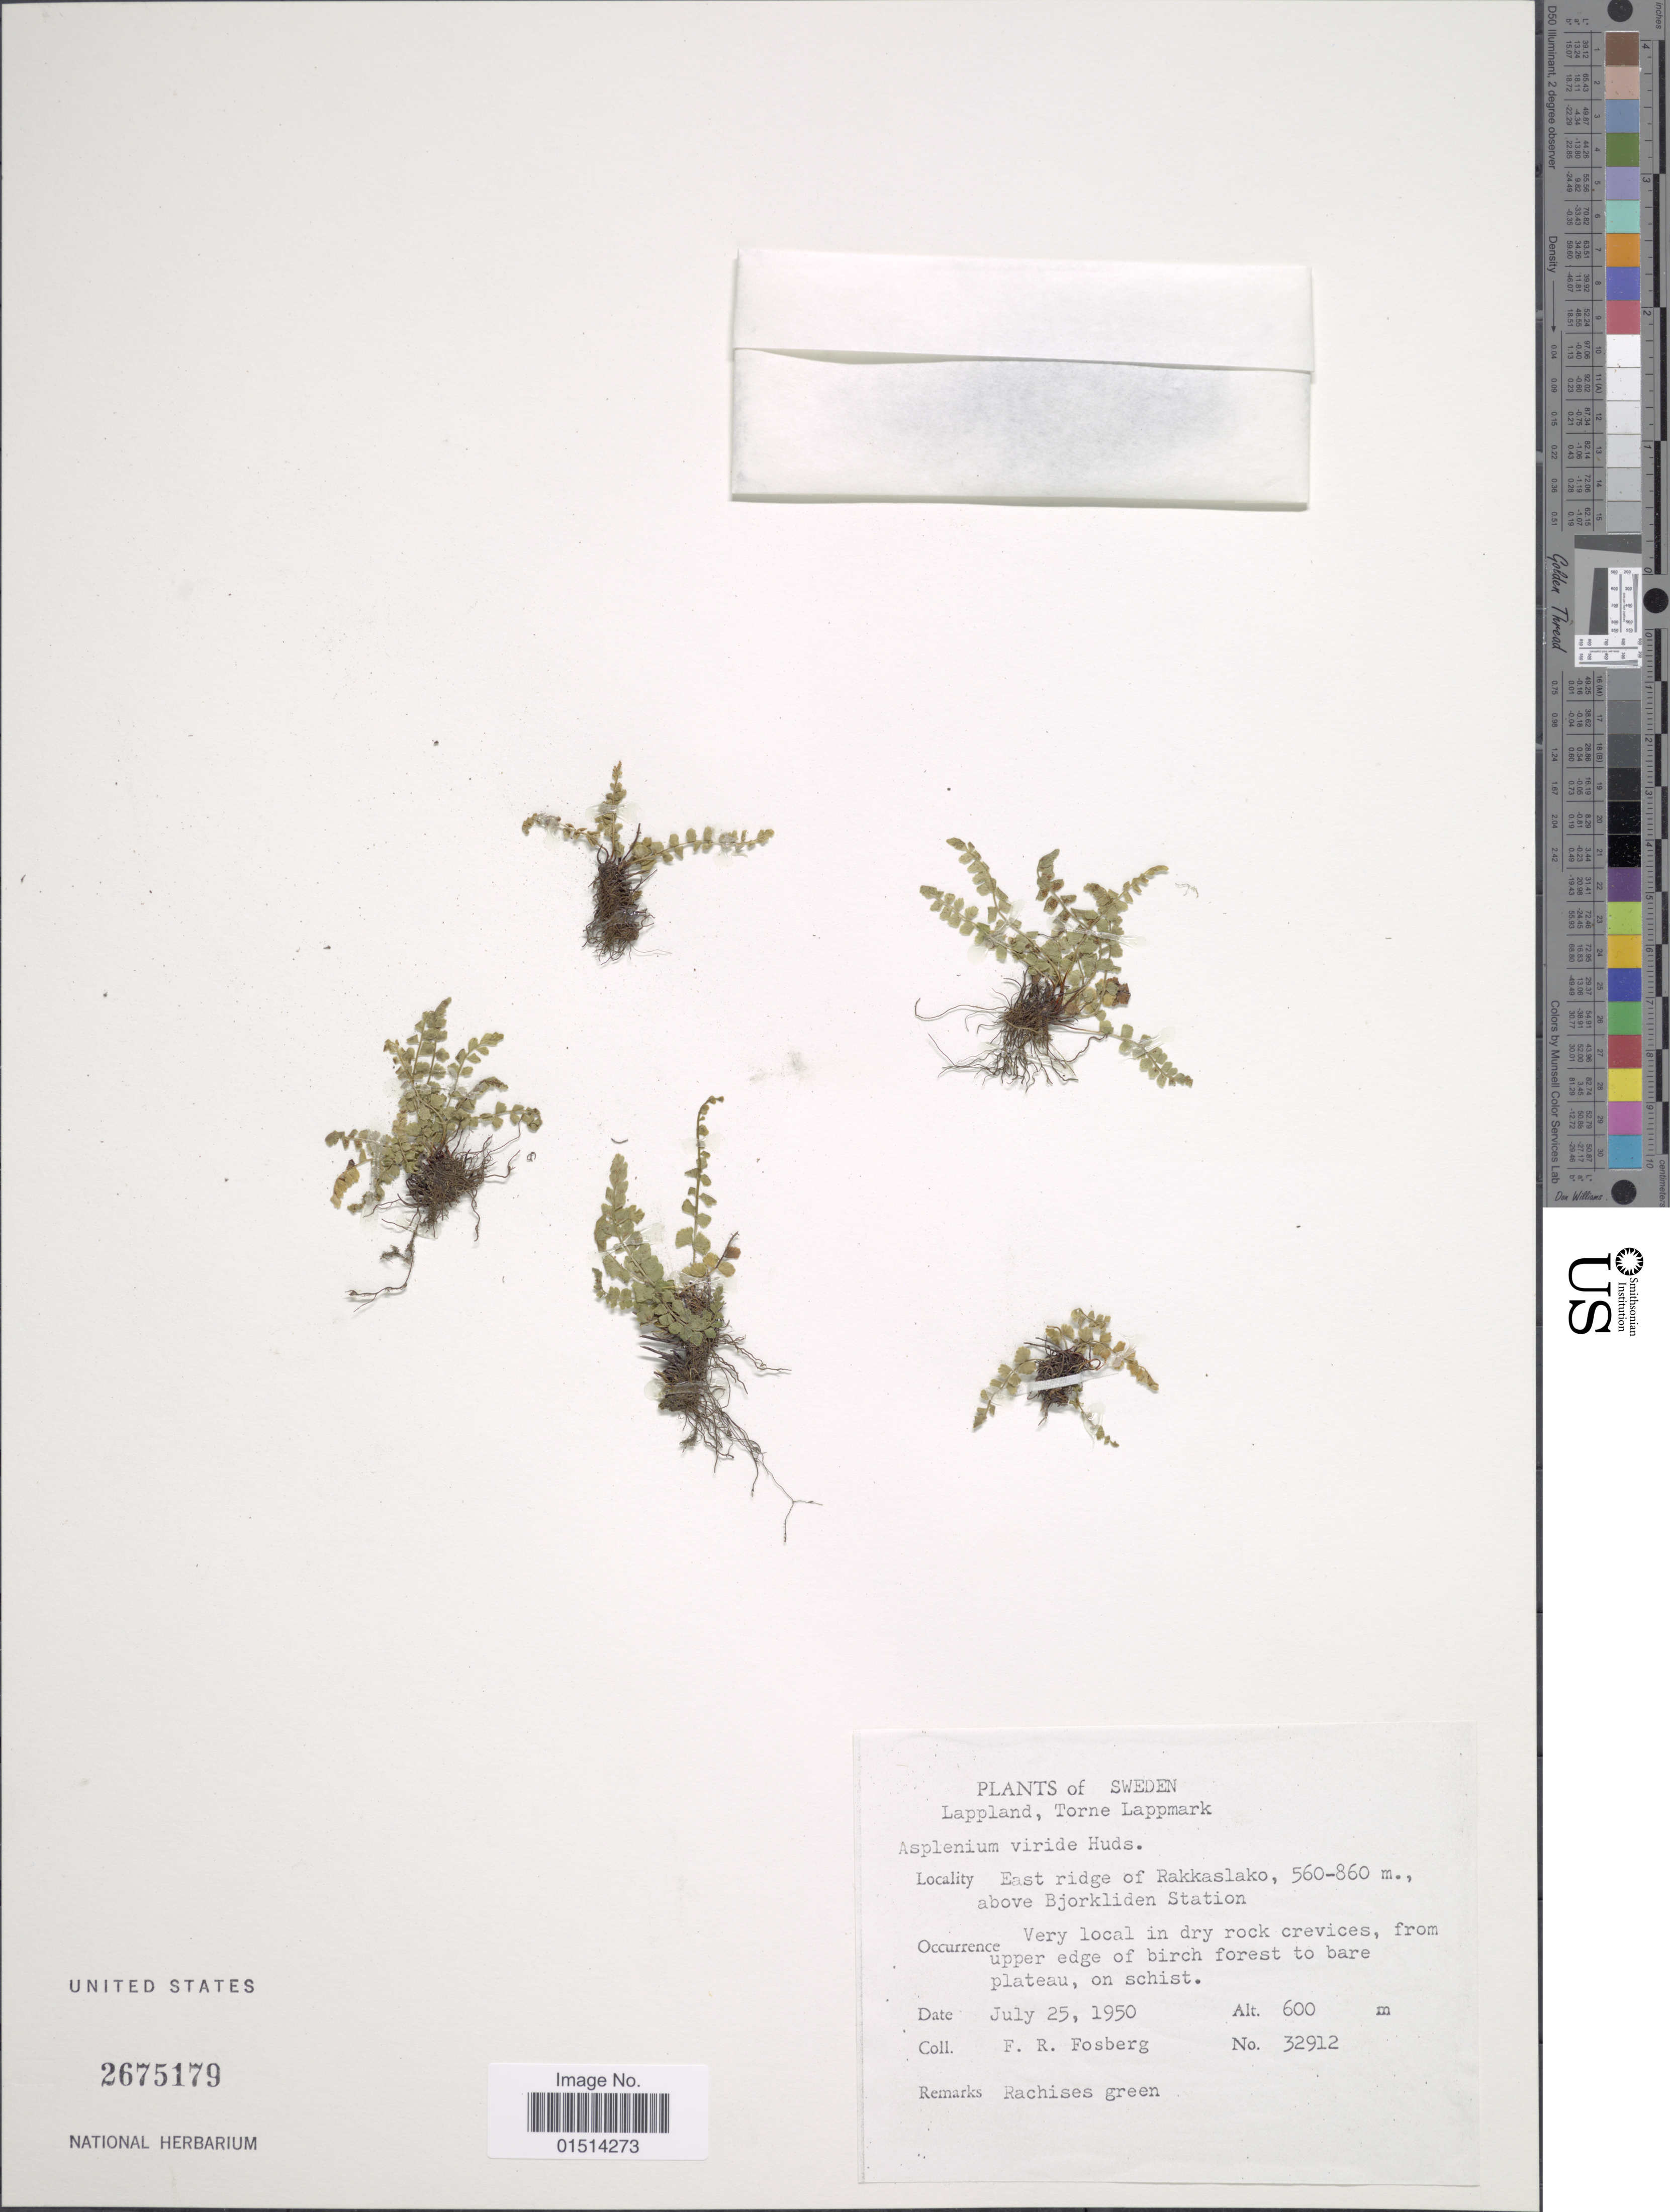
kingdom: Plantae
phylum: Tracheophyta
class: Polypodiopsida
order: Polypodiales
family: Aspleniaceae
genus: Asplenium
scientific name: Asplenium viride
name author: Huds.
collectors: F. R. Fosberg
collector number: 32912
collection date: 1950-07-25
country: Sweden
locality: Lappland, Torne Lappmark, East ridge of Rakkaslako, above Bjorkliden Station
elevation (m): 600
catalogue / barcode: US 2675179